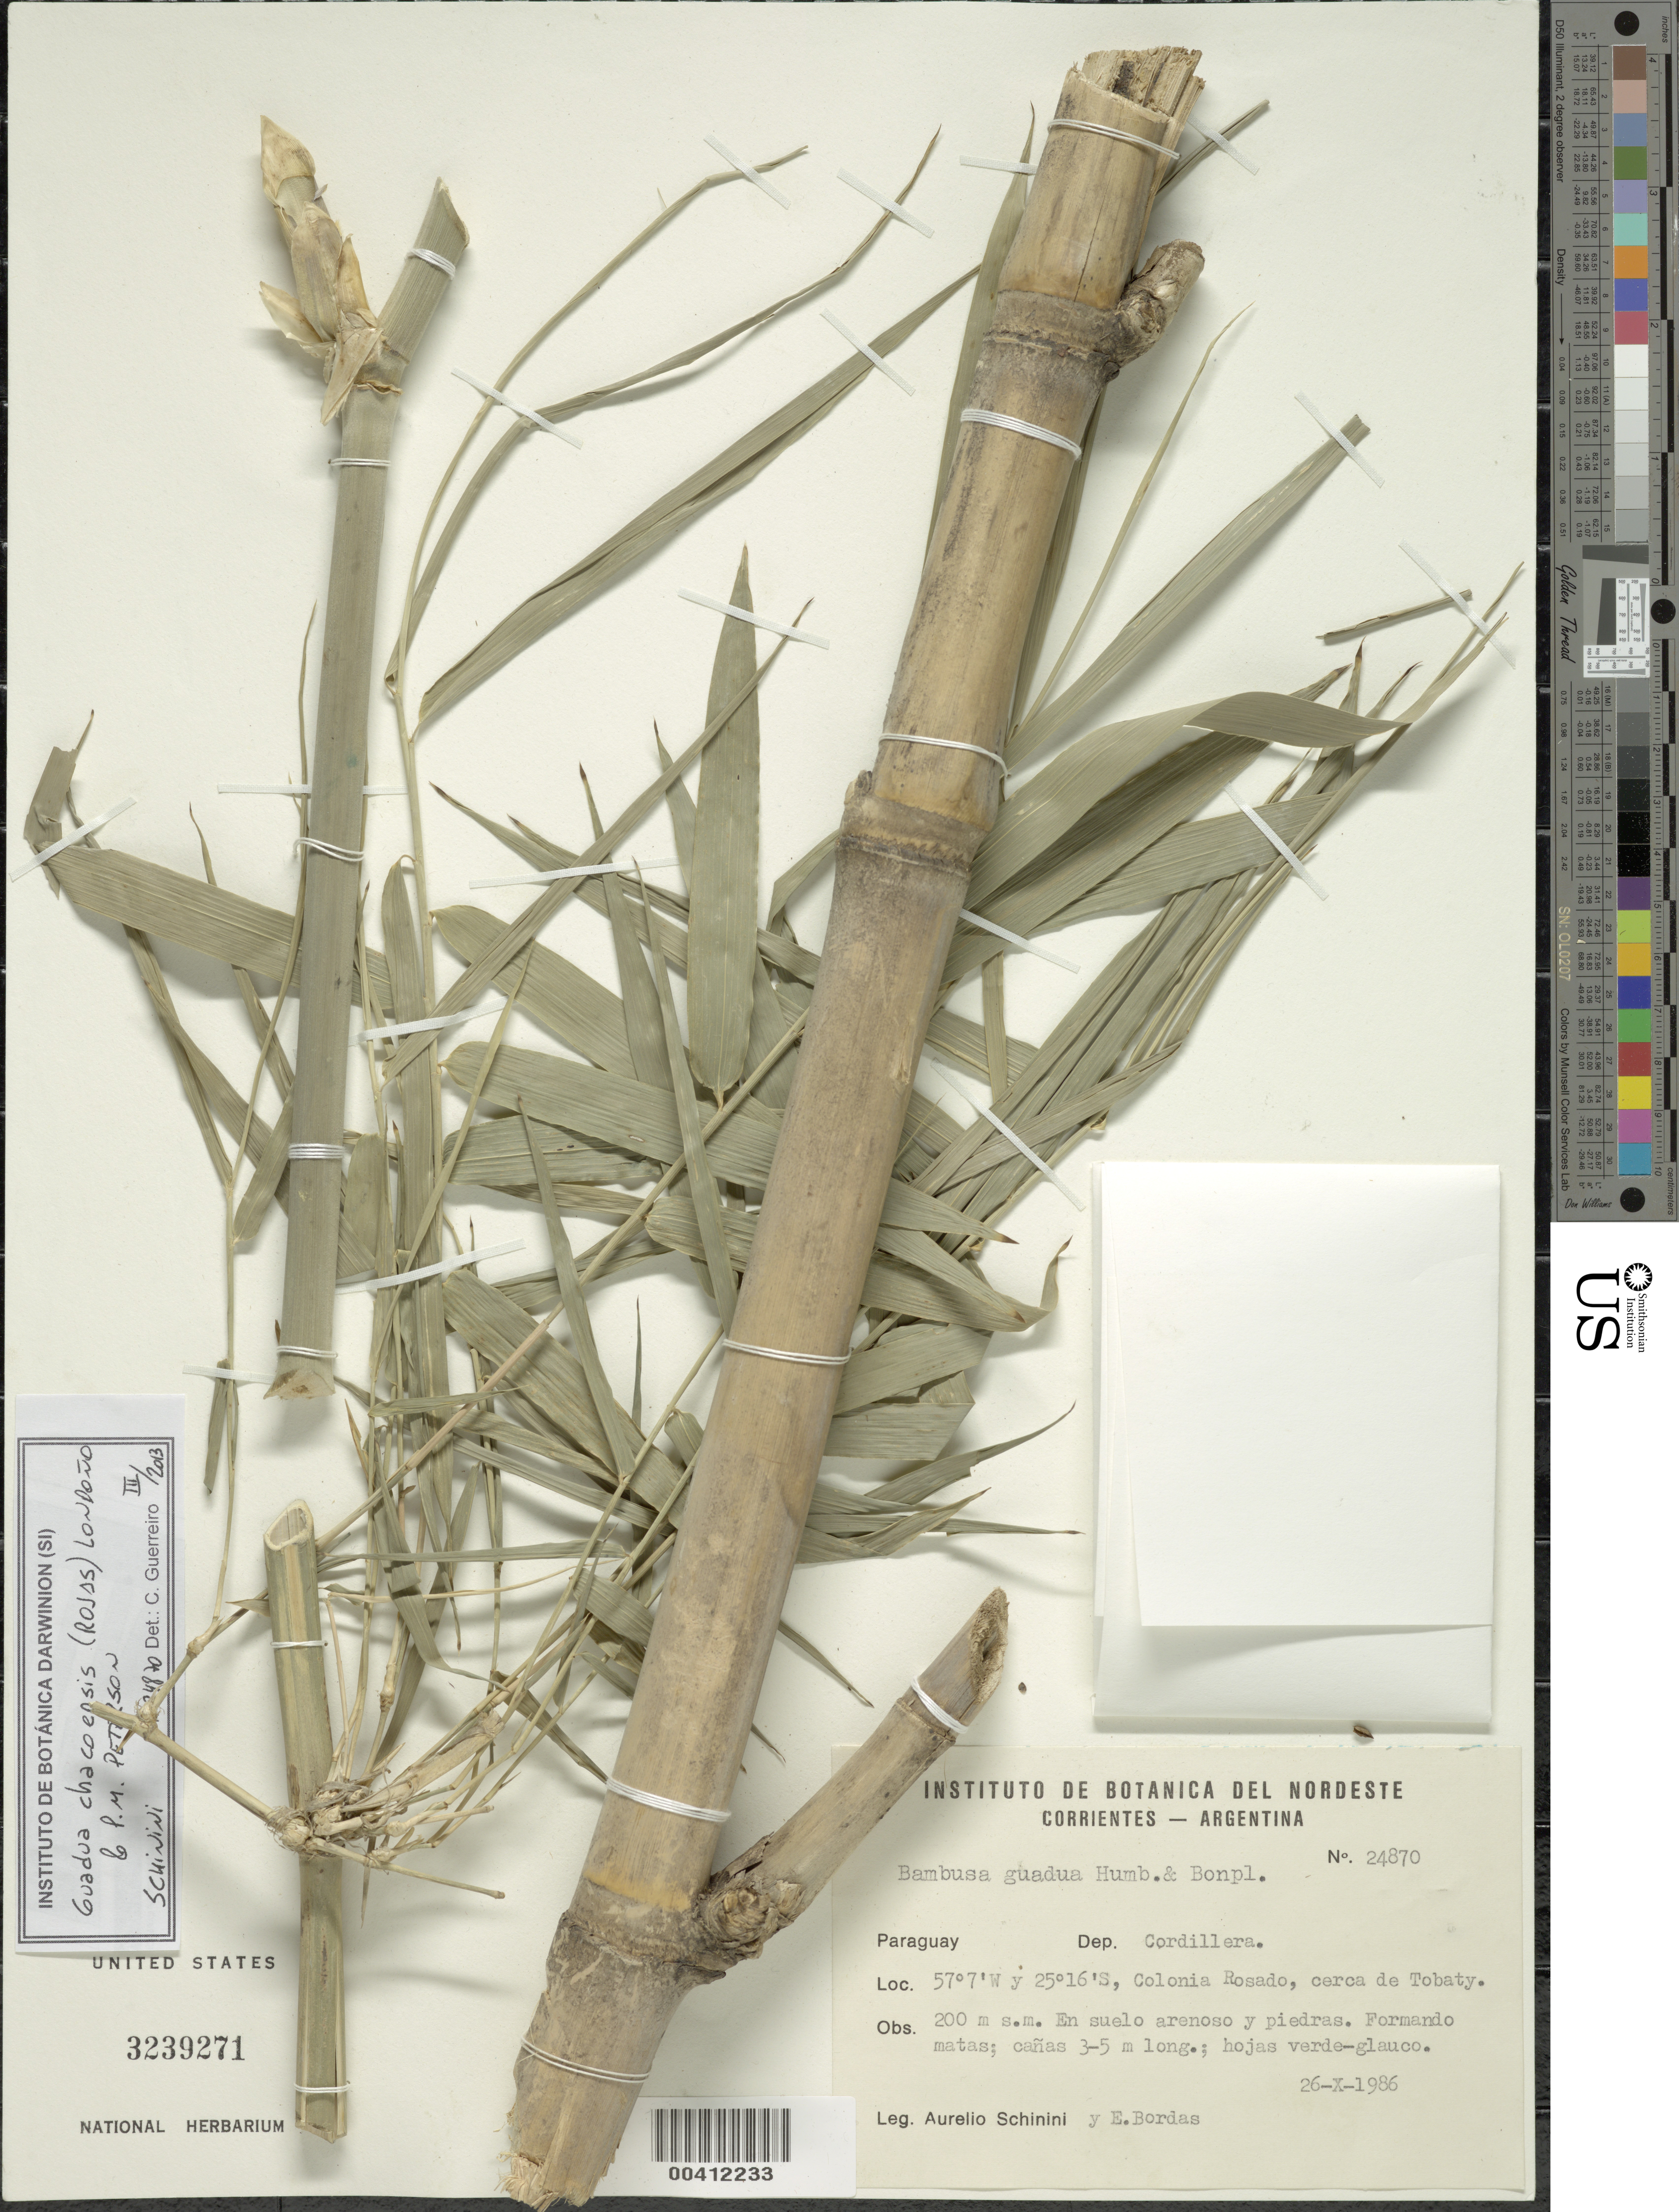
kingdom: Plantae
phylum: Tracheophyta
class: Liliopsida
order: Poales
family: Poaceae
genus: Bambusa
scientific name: Bambusa guadua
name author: Bonpl.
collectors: A. Schinini & E. Bordas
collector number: Herb. 24870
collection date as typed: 26 Oct 1986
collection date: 1986-10-26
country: Paraguay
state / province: Cordillera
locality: Colonia rosado, cerca de tobaty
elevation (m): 200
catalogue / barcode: US 3239271